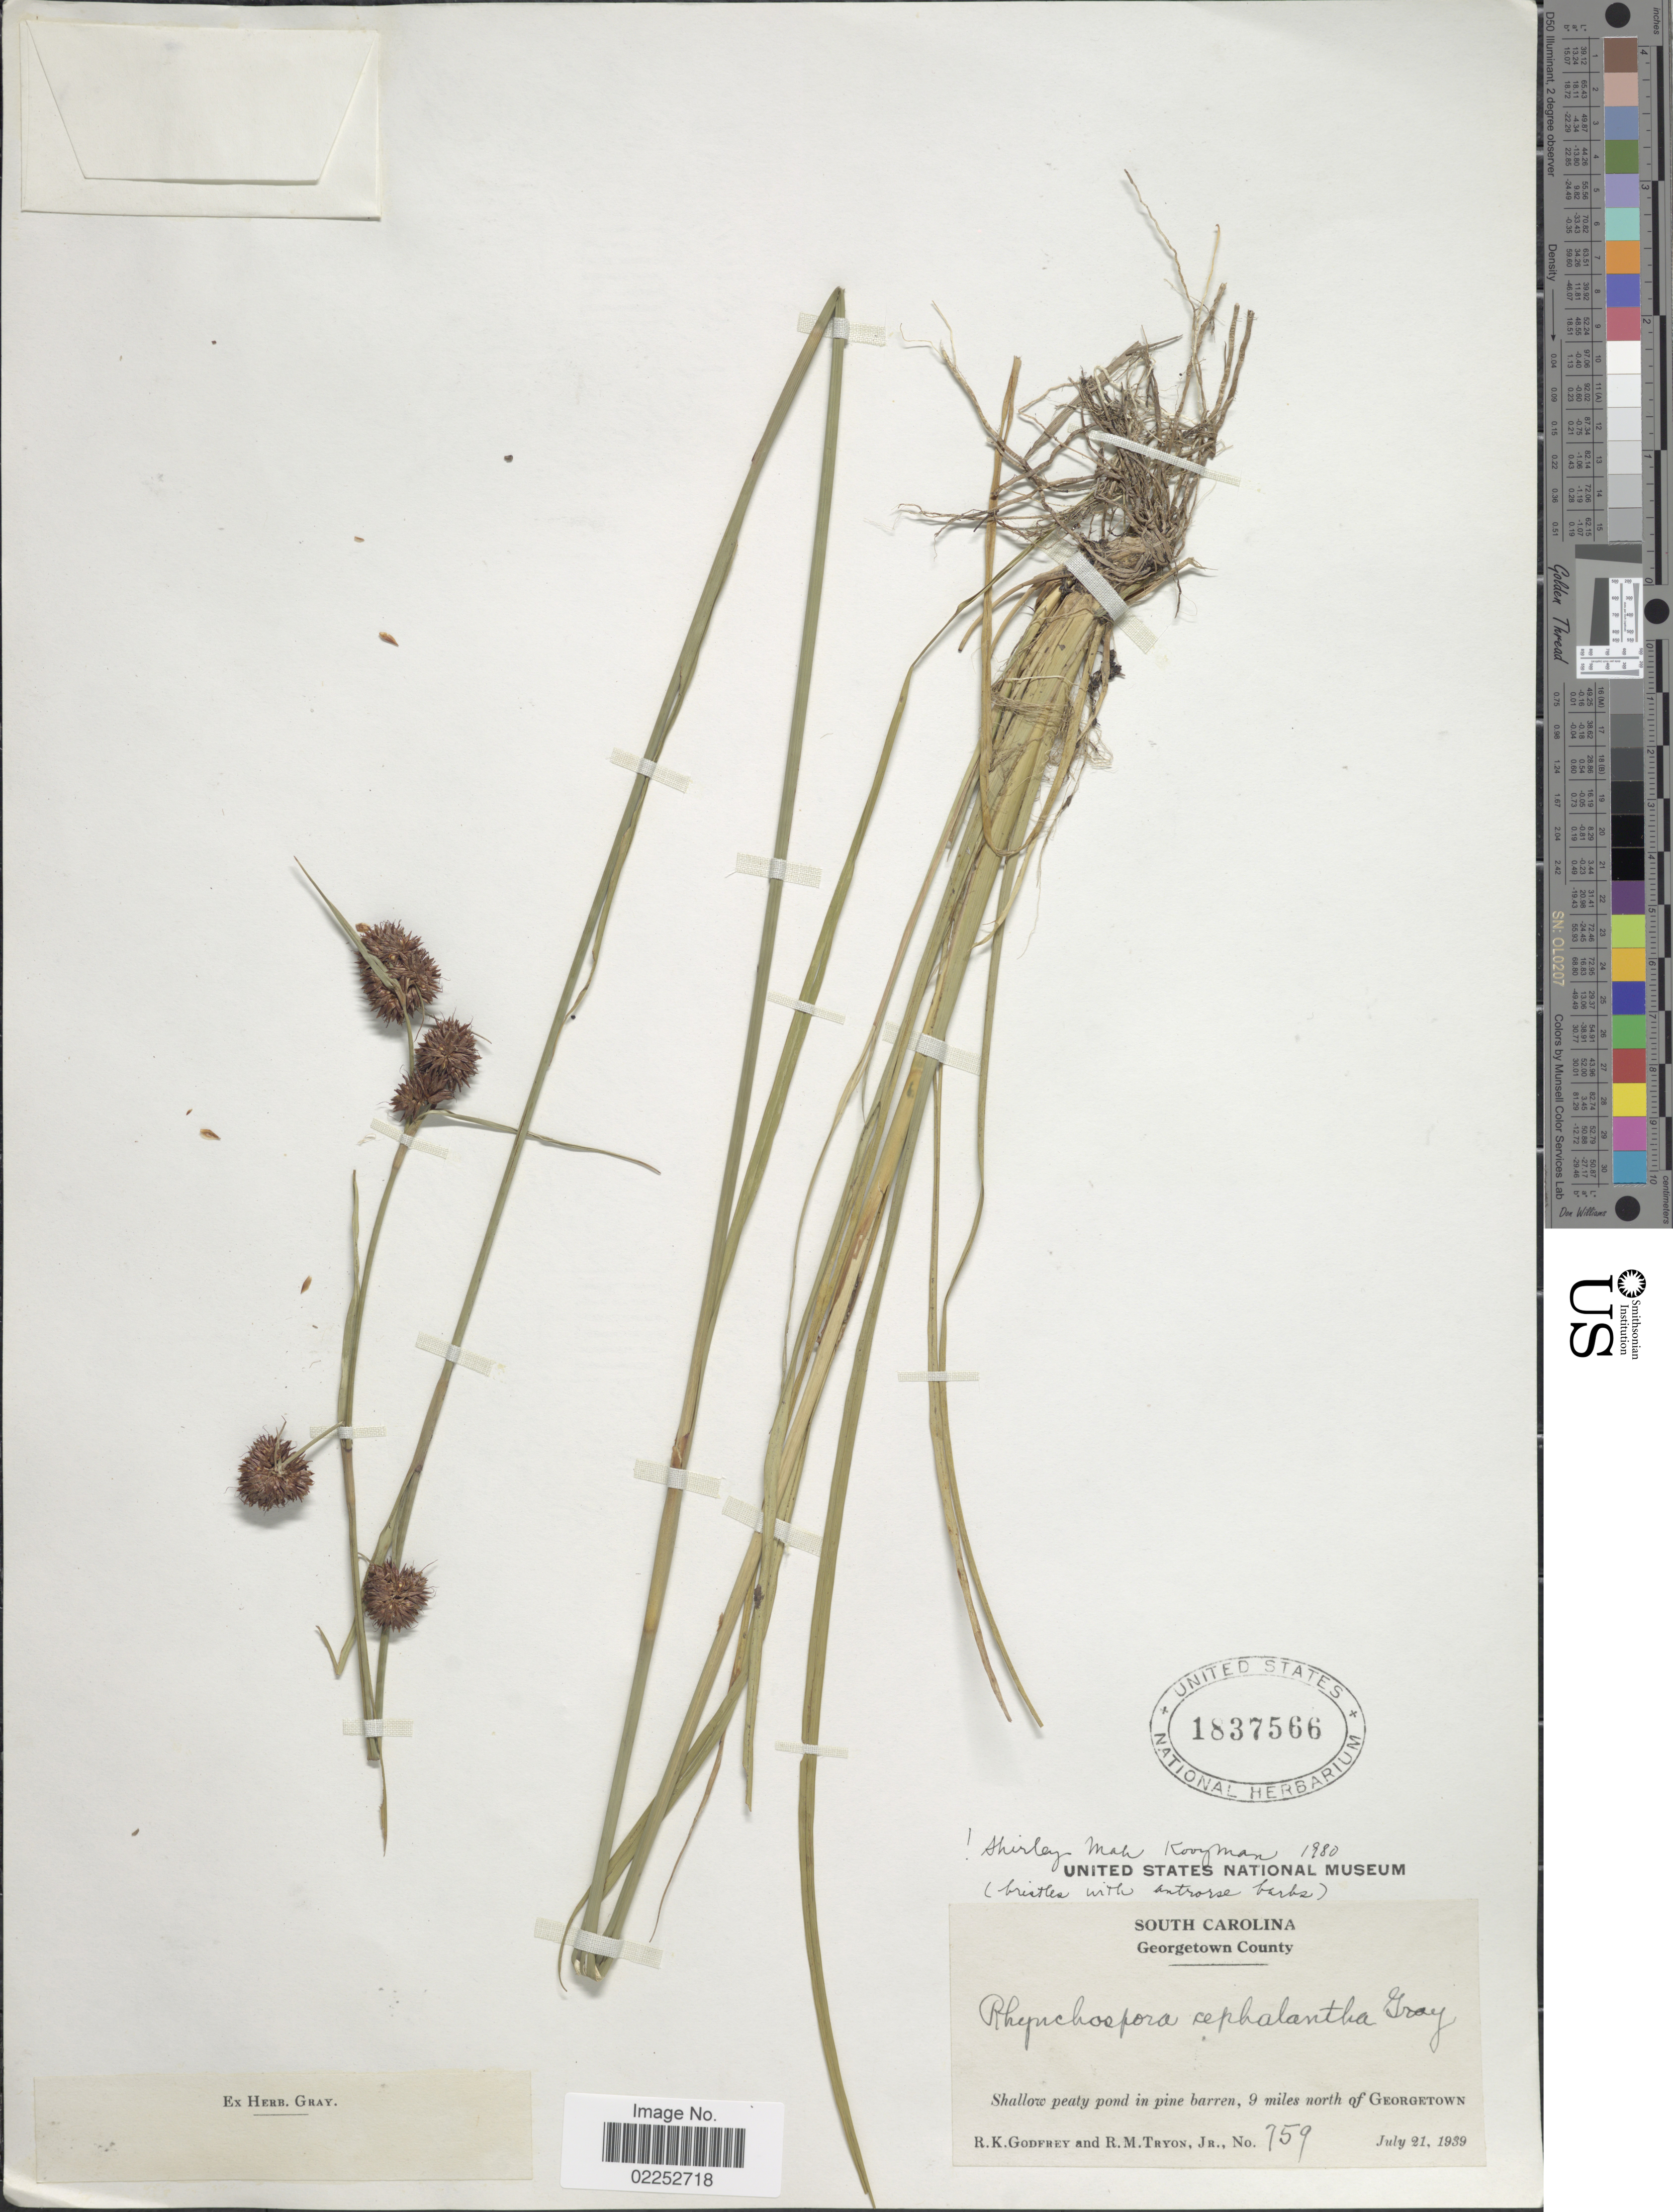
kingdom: Plantae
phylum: Tracheophyta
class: Liliopsida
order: Poales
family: Cyperaceae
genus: Rhynchospora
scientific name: Rhynchospora cephalantha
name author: A. Gray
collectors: R. K. Godfrey & R. M. Tryon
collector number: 759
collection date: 1939-07-21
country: United States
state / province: South Carolina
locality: Georgetown County. 9 miles north of Georgetown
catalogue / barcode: US 1837566